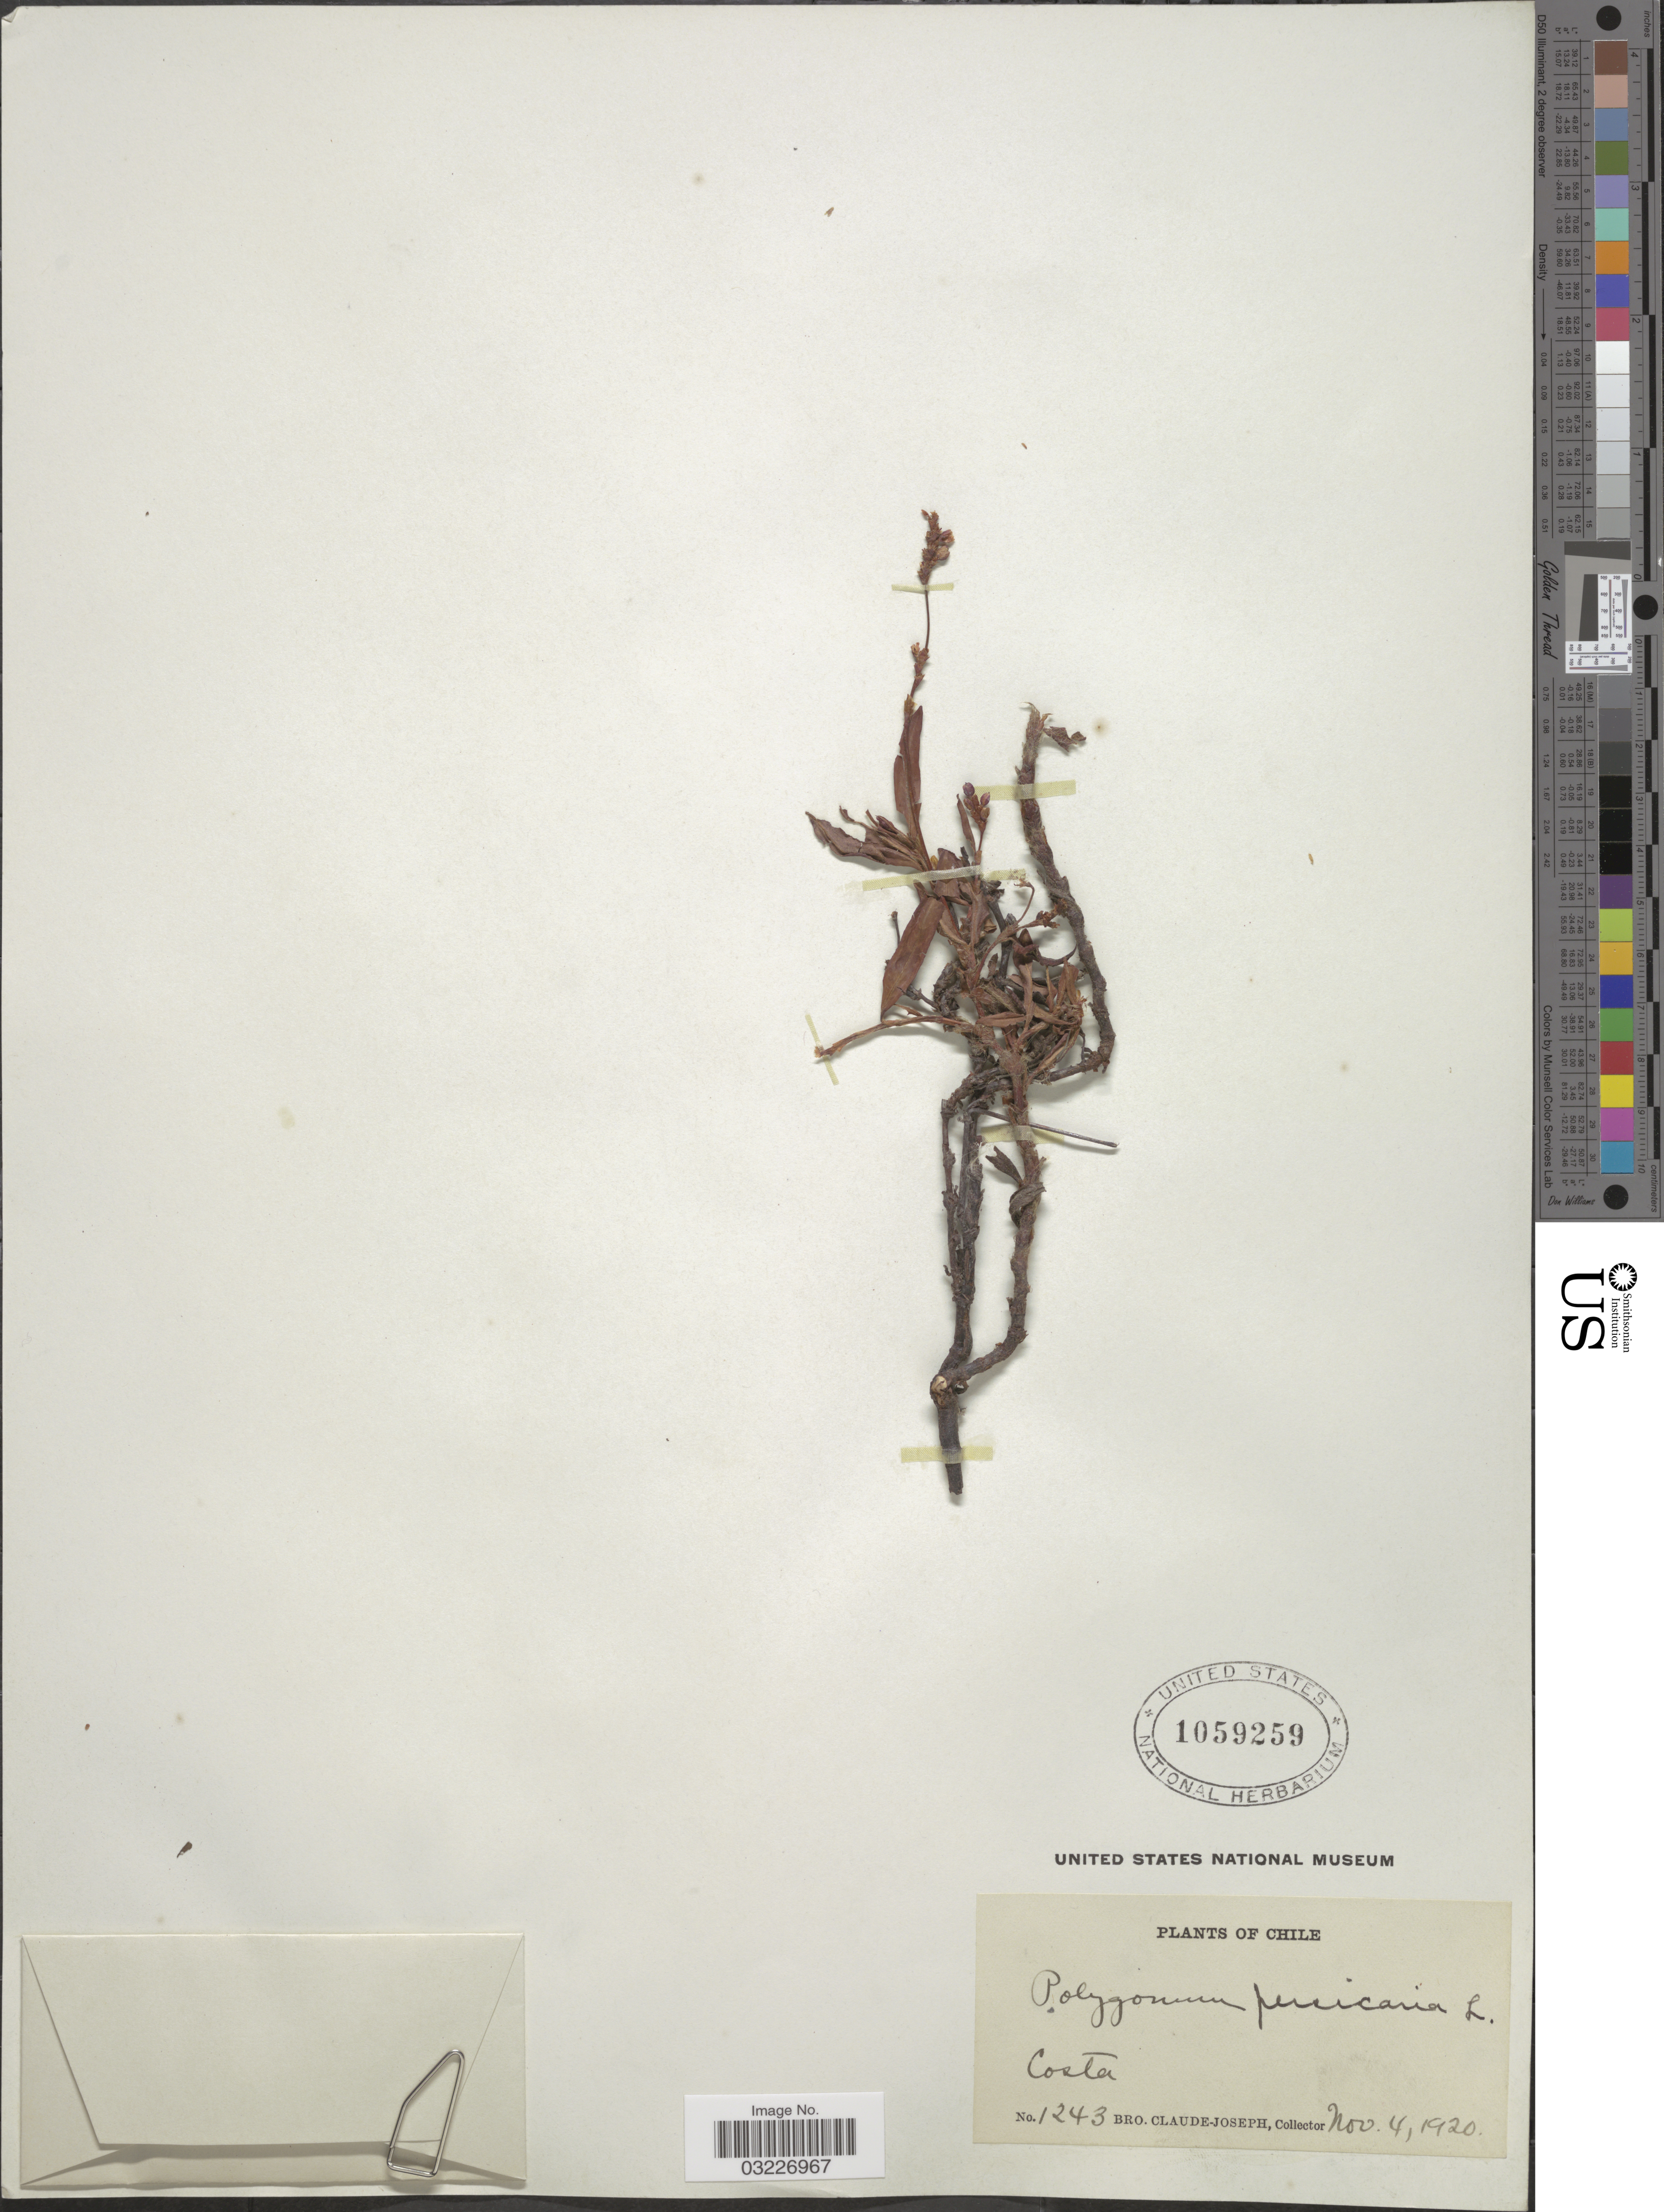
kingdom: Plantae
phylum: Tracheophyta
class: Magnoliopsida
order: Caryophyllales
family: Polygonaceae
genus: Polygonum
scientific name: Polygonum persicaria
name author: L.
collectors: Bro. Claude-Joseph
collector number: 1243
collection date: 1920-11-04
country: Chile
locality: Costa.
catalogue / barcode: US 1059259